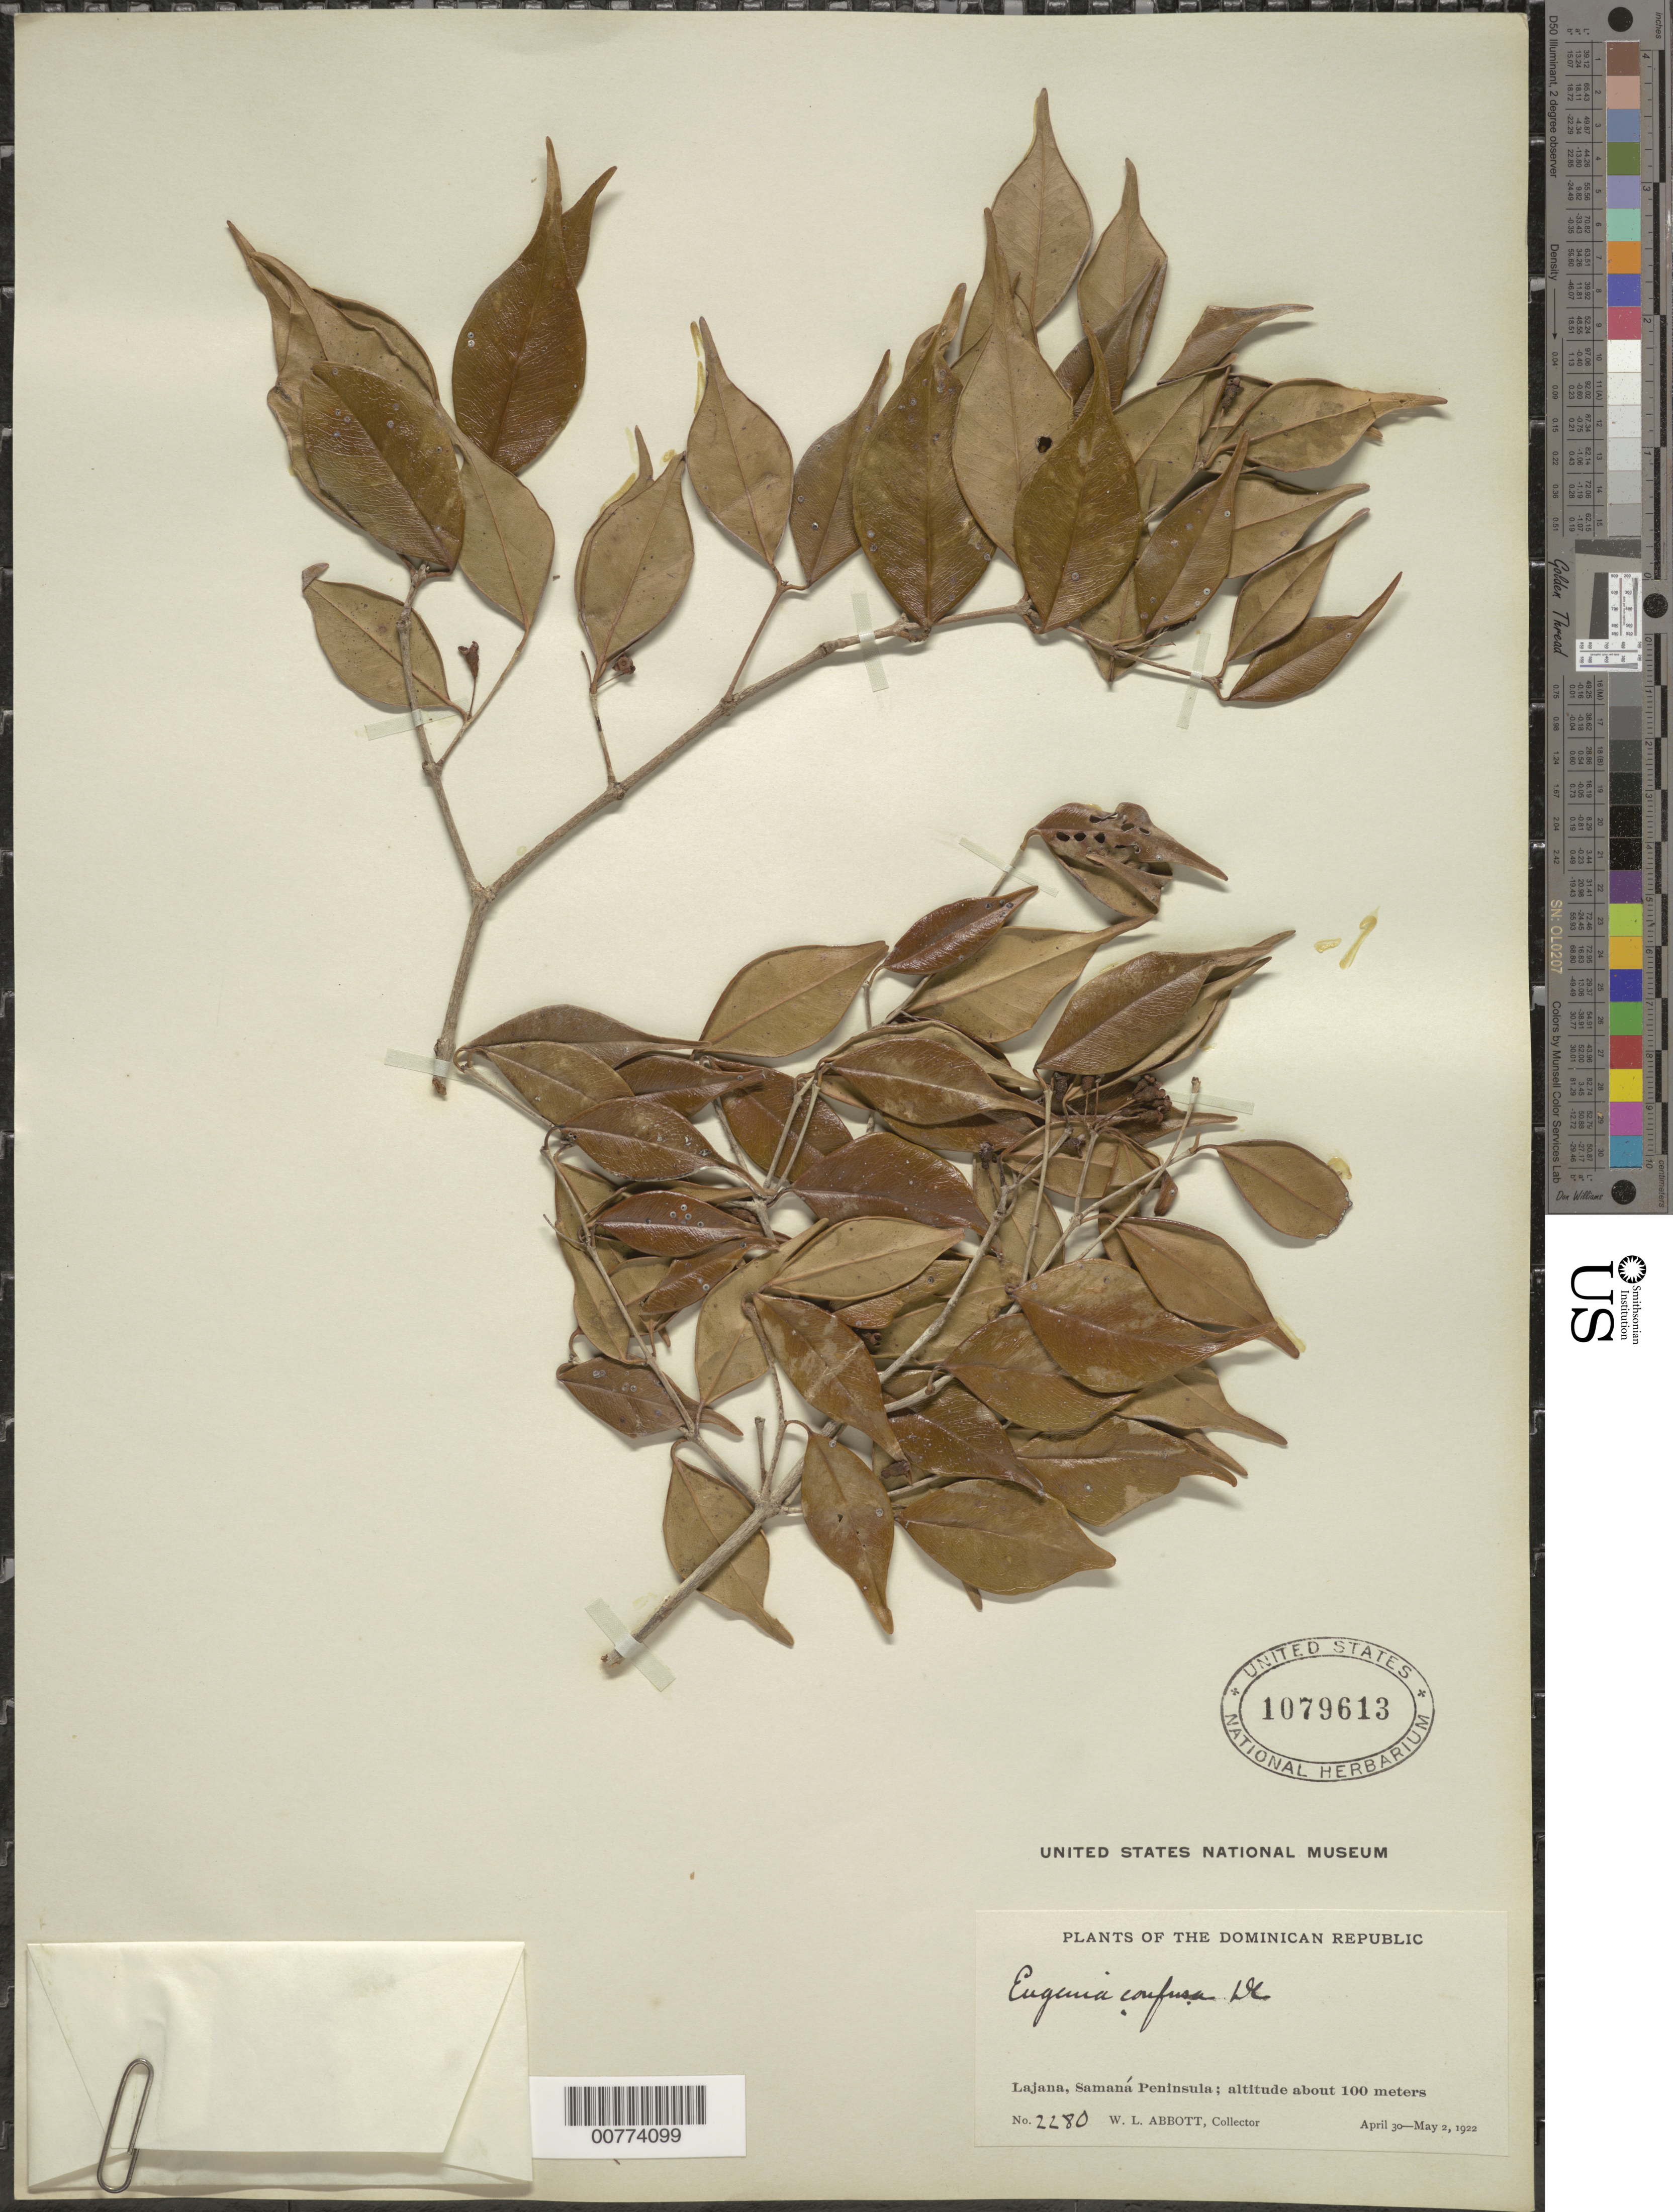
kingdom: Plantae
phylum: Tracheophyta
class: Magnoliopsida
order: Myrtales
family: Myrtaceae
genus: Eugenia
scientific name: Eugenia confusa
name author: DC.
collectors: W. L. Abbott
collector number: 2280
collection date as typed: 30 Apr 1922 to 02 May 1922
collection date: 1922-04-30/1922-05-02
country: Dominican Republic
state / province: Samana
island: Hispaniola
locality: Samaná Peninsula, Lajana.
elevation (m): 100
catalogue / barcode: US 1079613